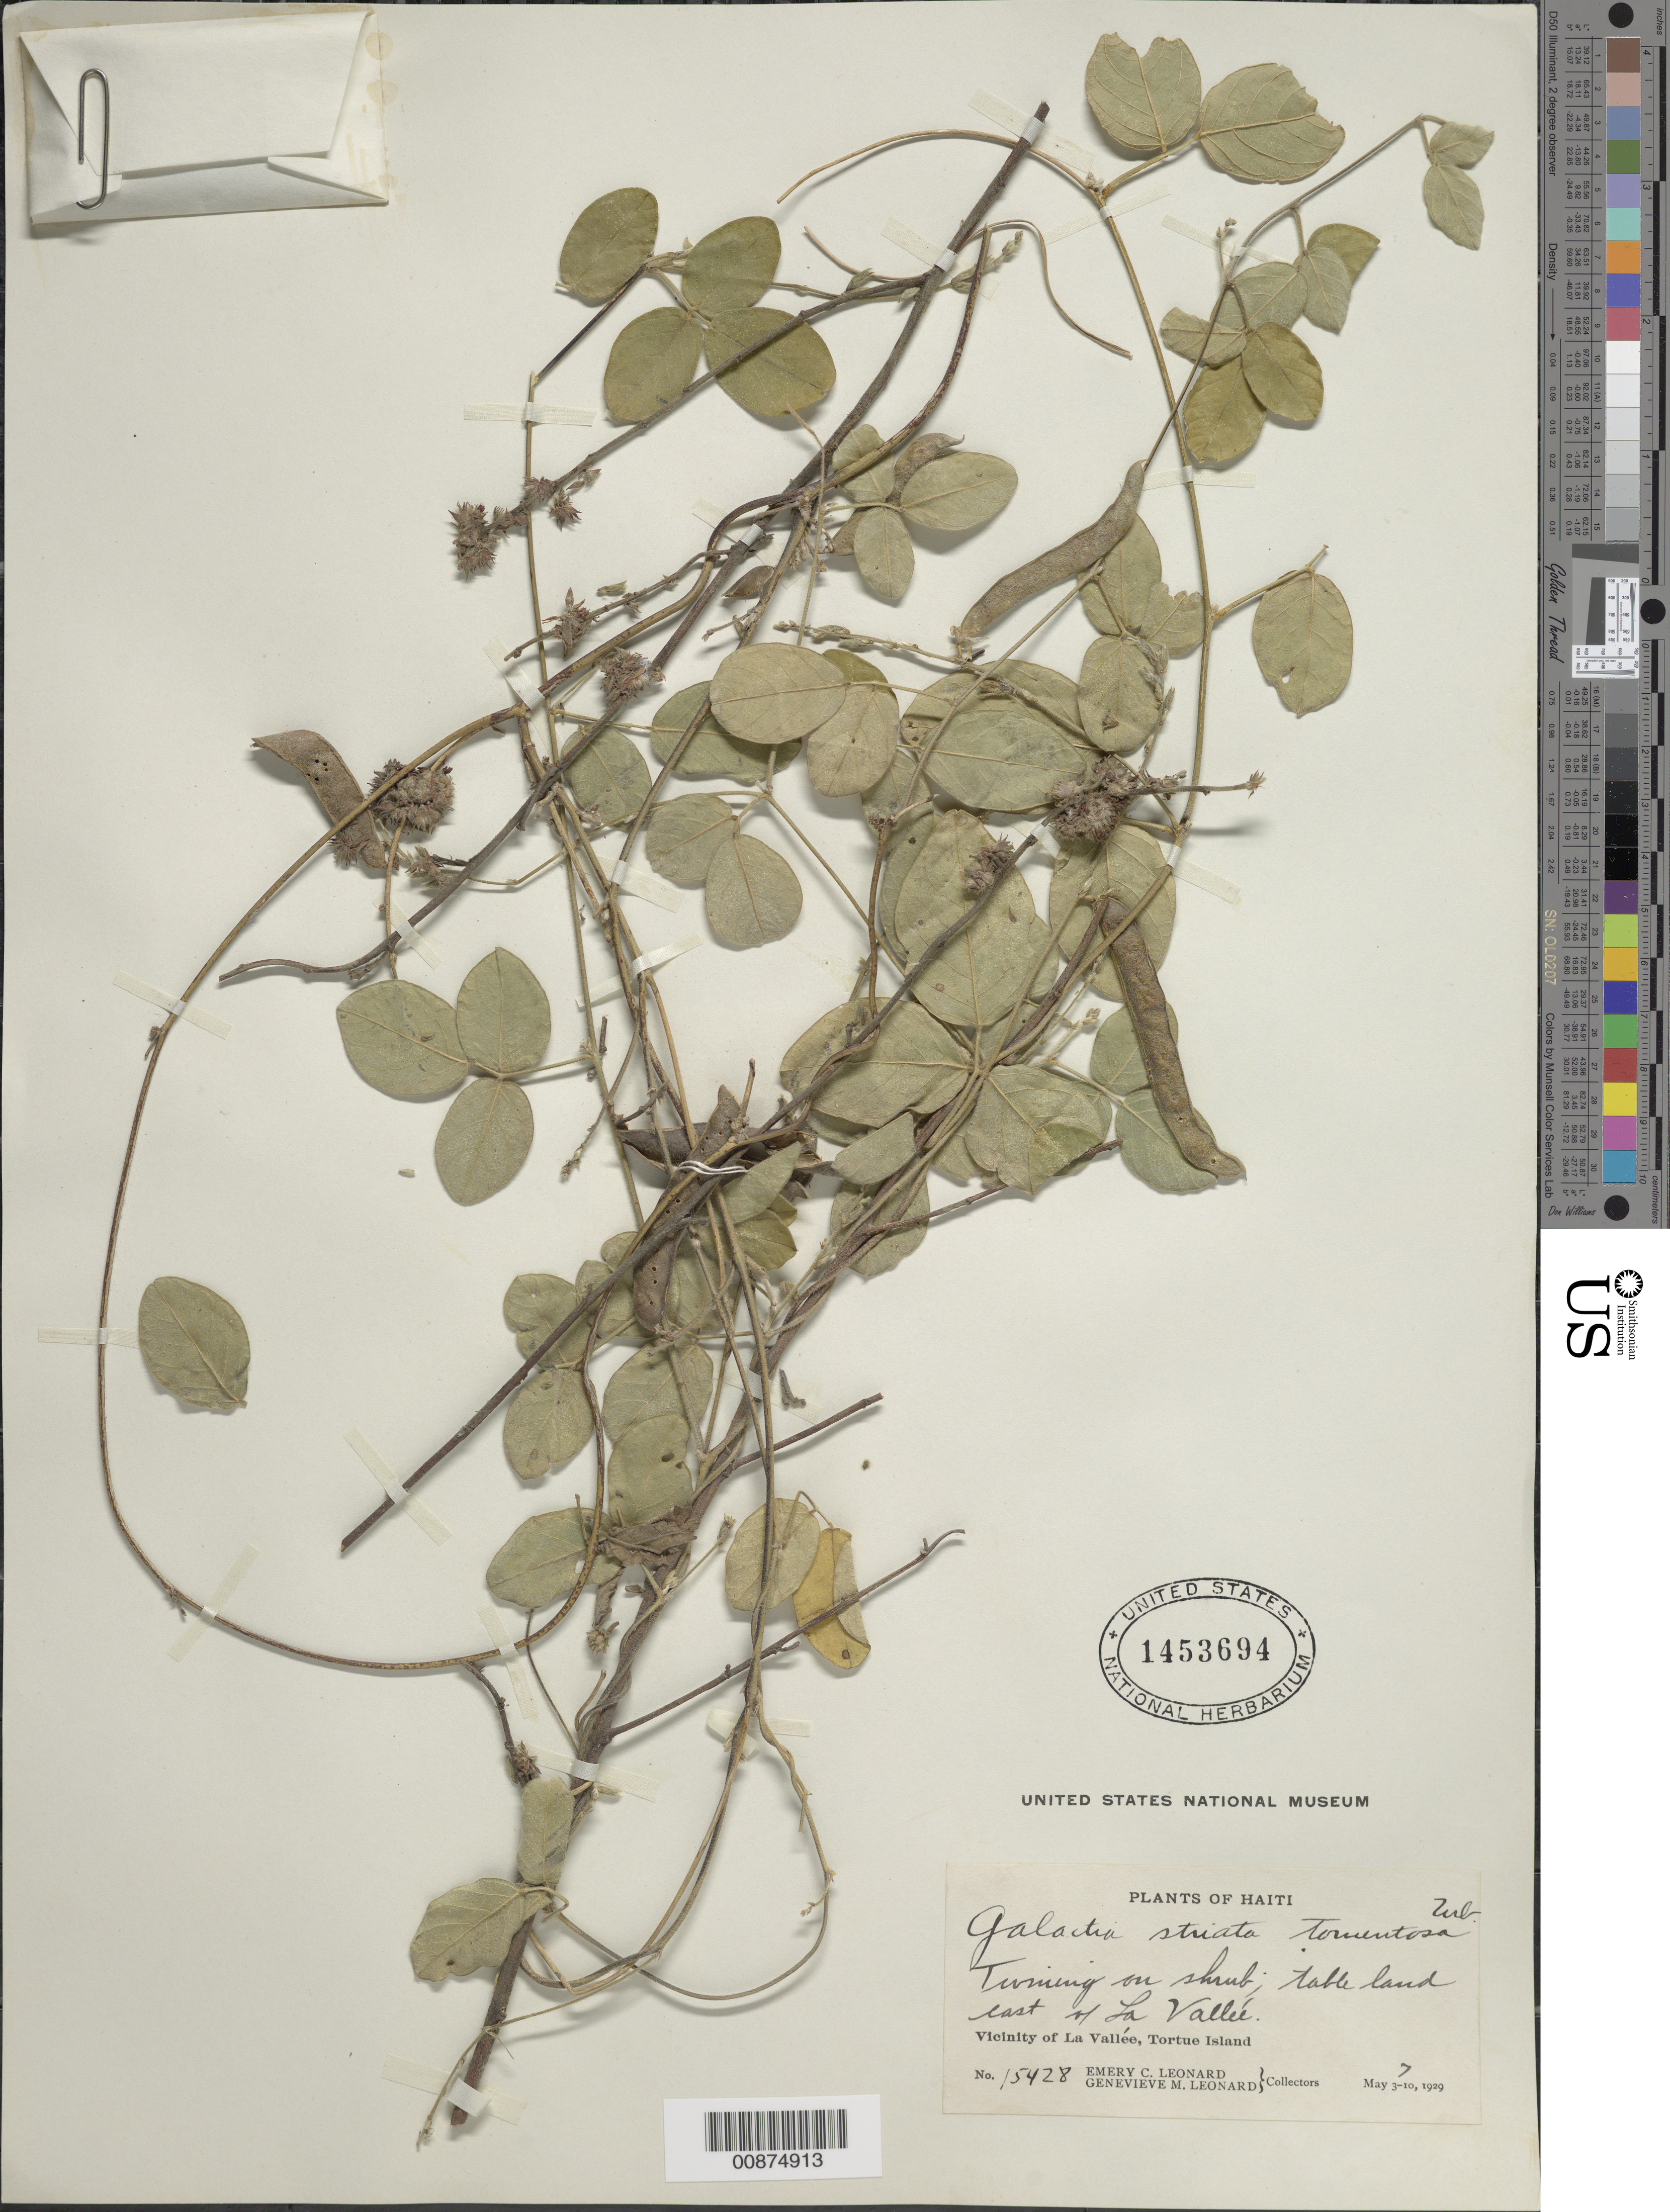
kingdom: Plantae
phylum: Tracheophyta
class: Magnoliopsida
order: Fabales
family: Fabaceae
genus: Galactia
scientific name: Galactia striata var. tomentosa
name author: (Bertol.) Urb.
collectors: E. C. Leonard & G. M. Leonard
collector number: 15428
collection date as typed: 07 May 1929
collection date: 1929-05-07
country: Haiti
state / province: Nord-Óuest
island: Île de la Tortue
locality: Vicinity of La Vallée, Tortue Island. Table land east of La Vallée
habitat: Twining on shrub. Table land.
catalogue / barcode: US 1453694